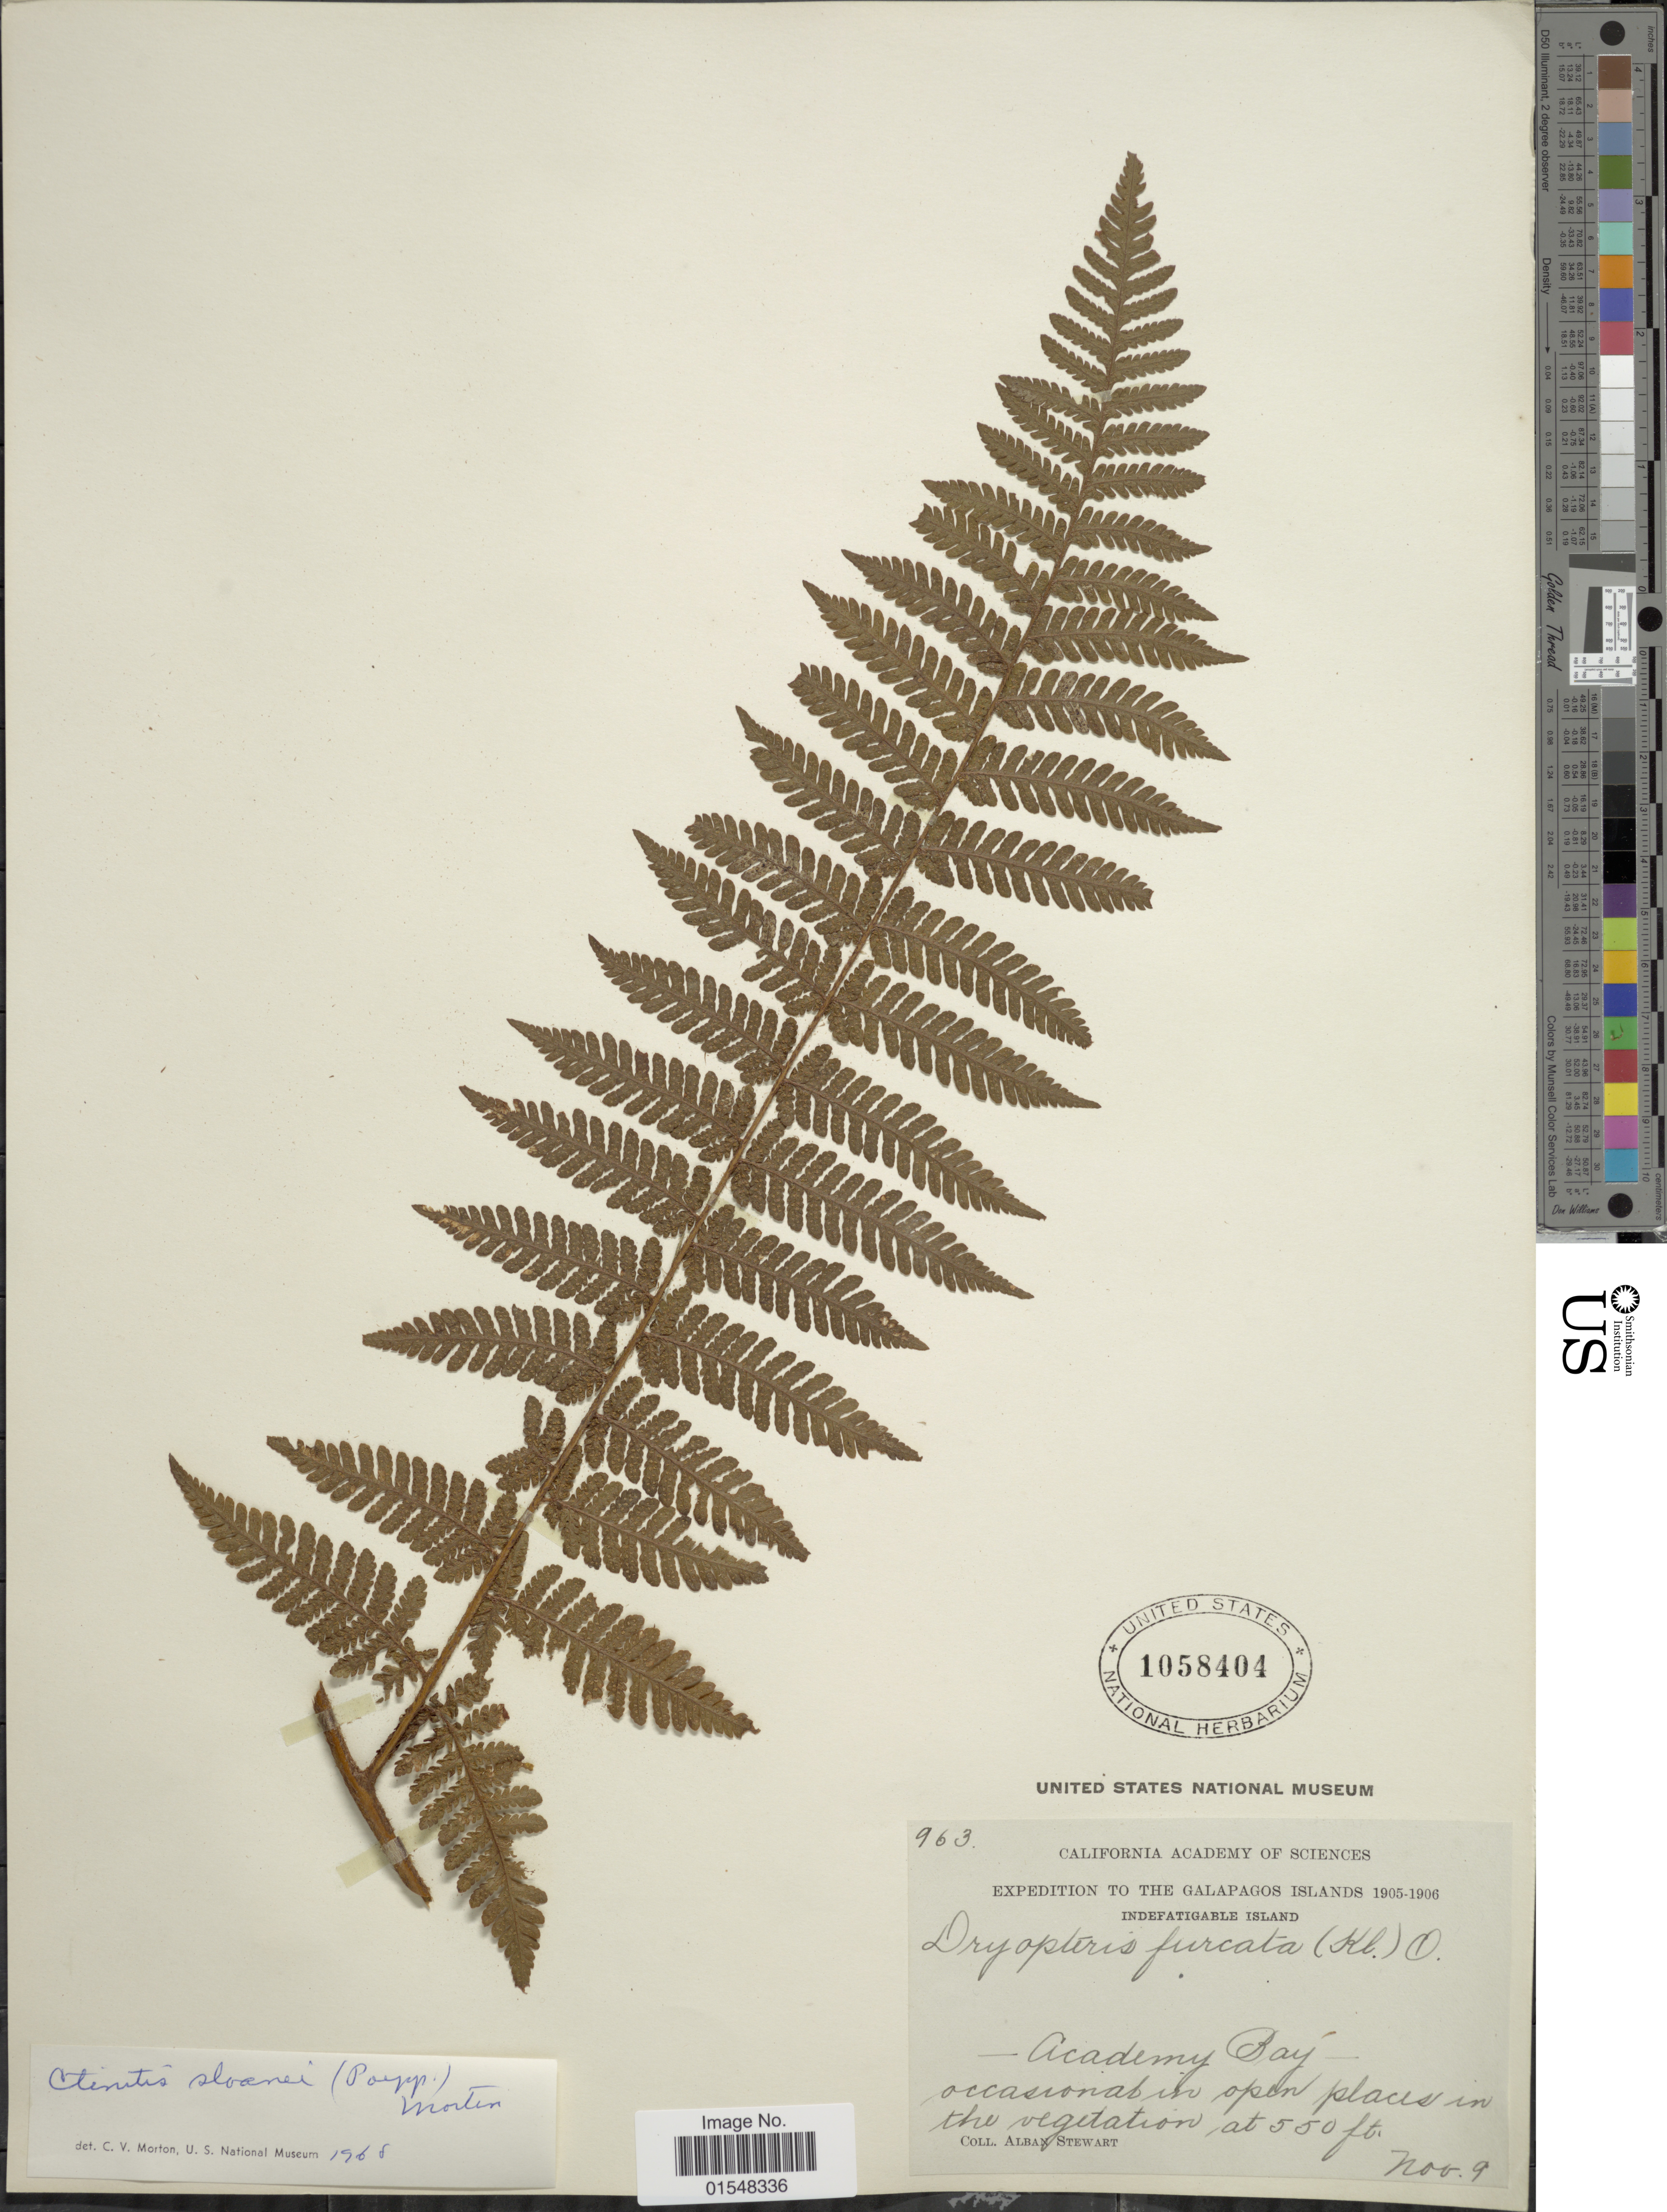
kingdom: Plantae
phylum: Tracheophyta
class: Polypodiopsida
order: Polypodiales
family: Dryopteridaceae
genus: Ctenitis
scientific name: Ctenitis sloanei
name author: (Poepp. ex Spreng.) C.V. Morton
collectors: A. Stewart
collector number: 963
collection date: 1905-11-09/1906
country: Ecuador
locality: Galapos Islands, Indefatigable Island, Academy Bay, Occosional in open places in the vegetation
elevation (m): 168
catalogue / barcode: US 1058404